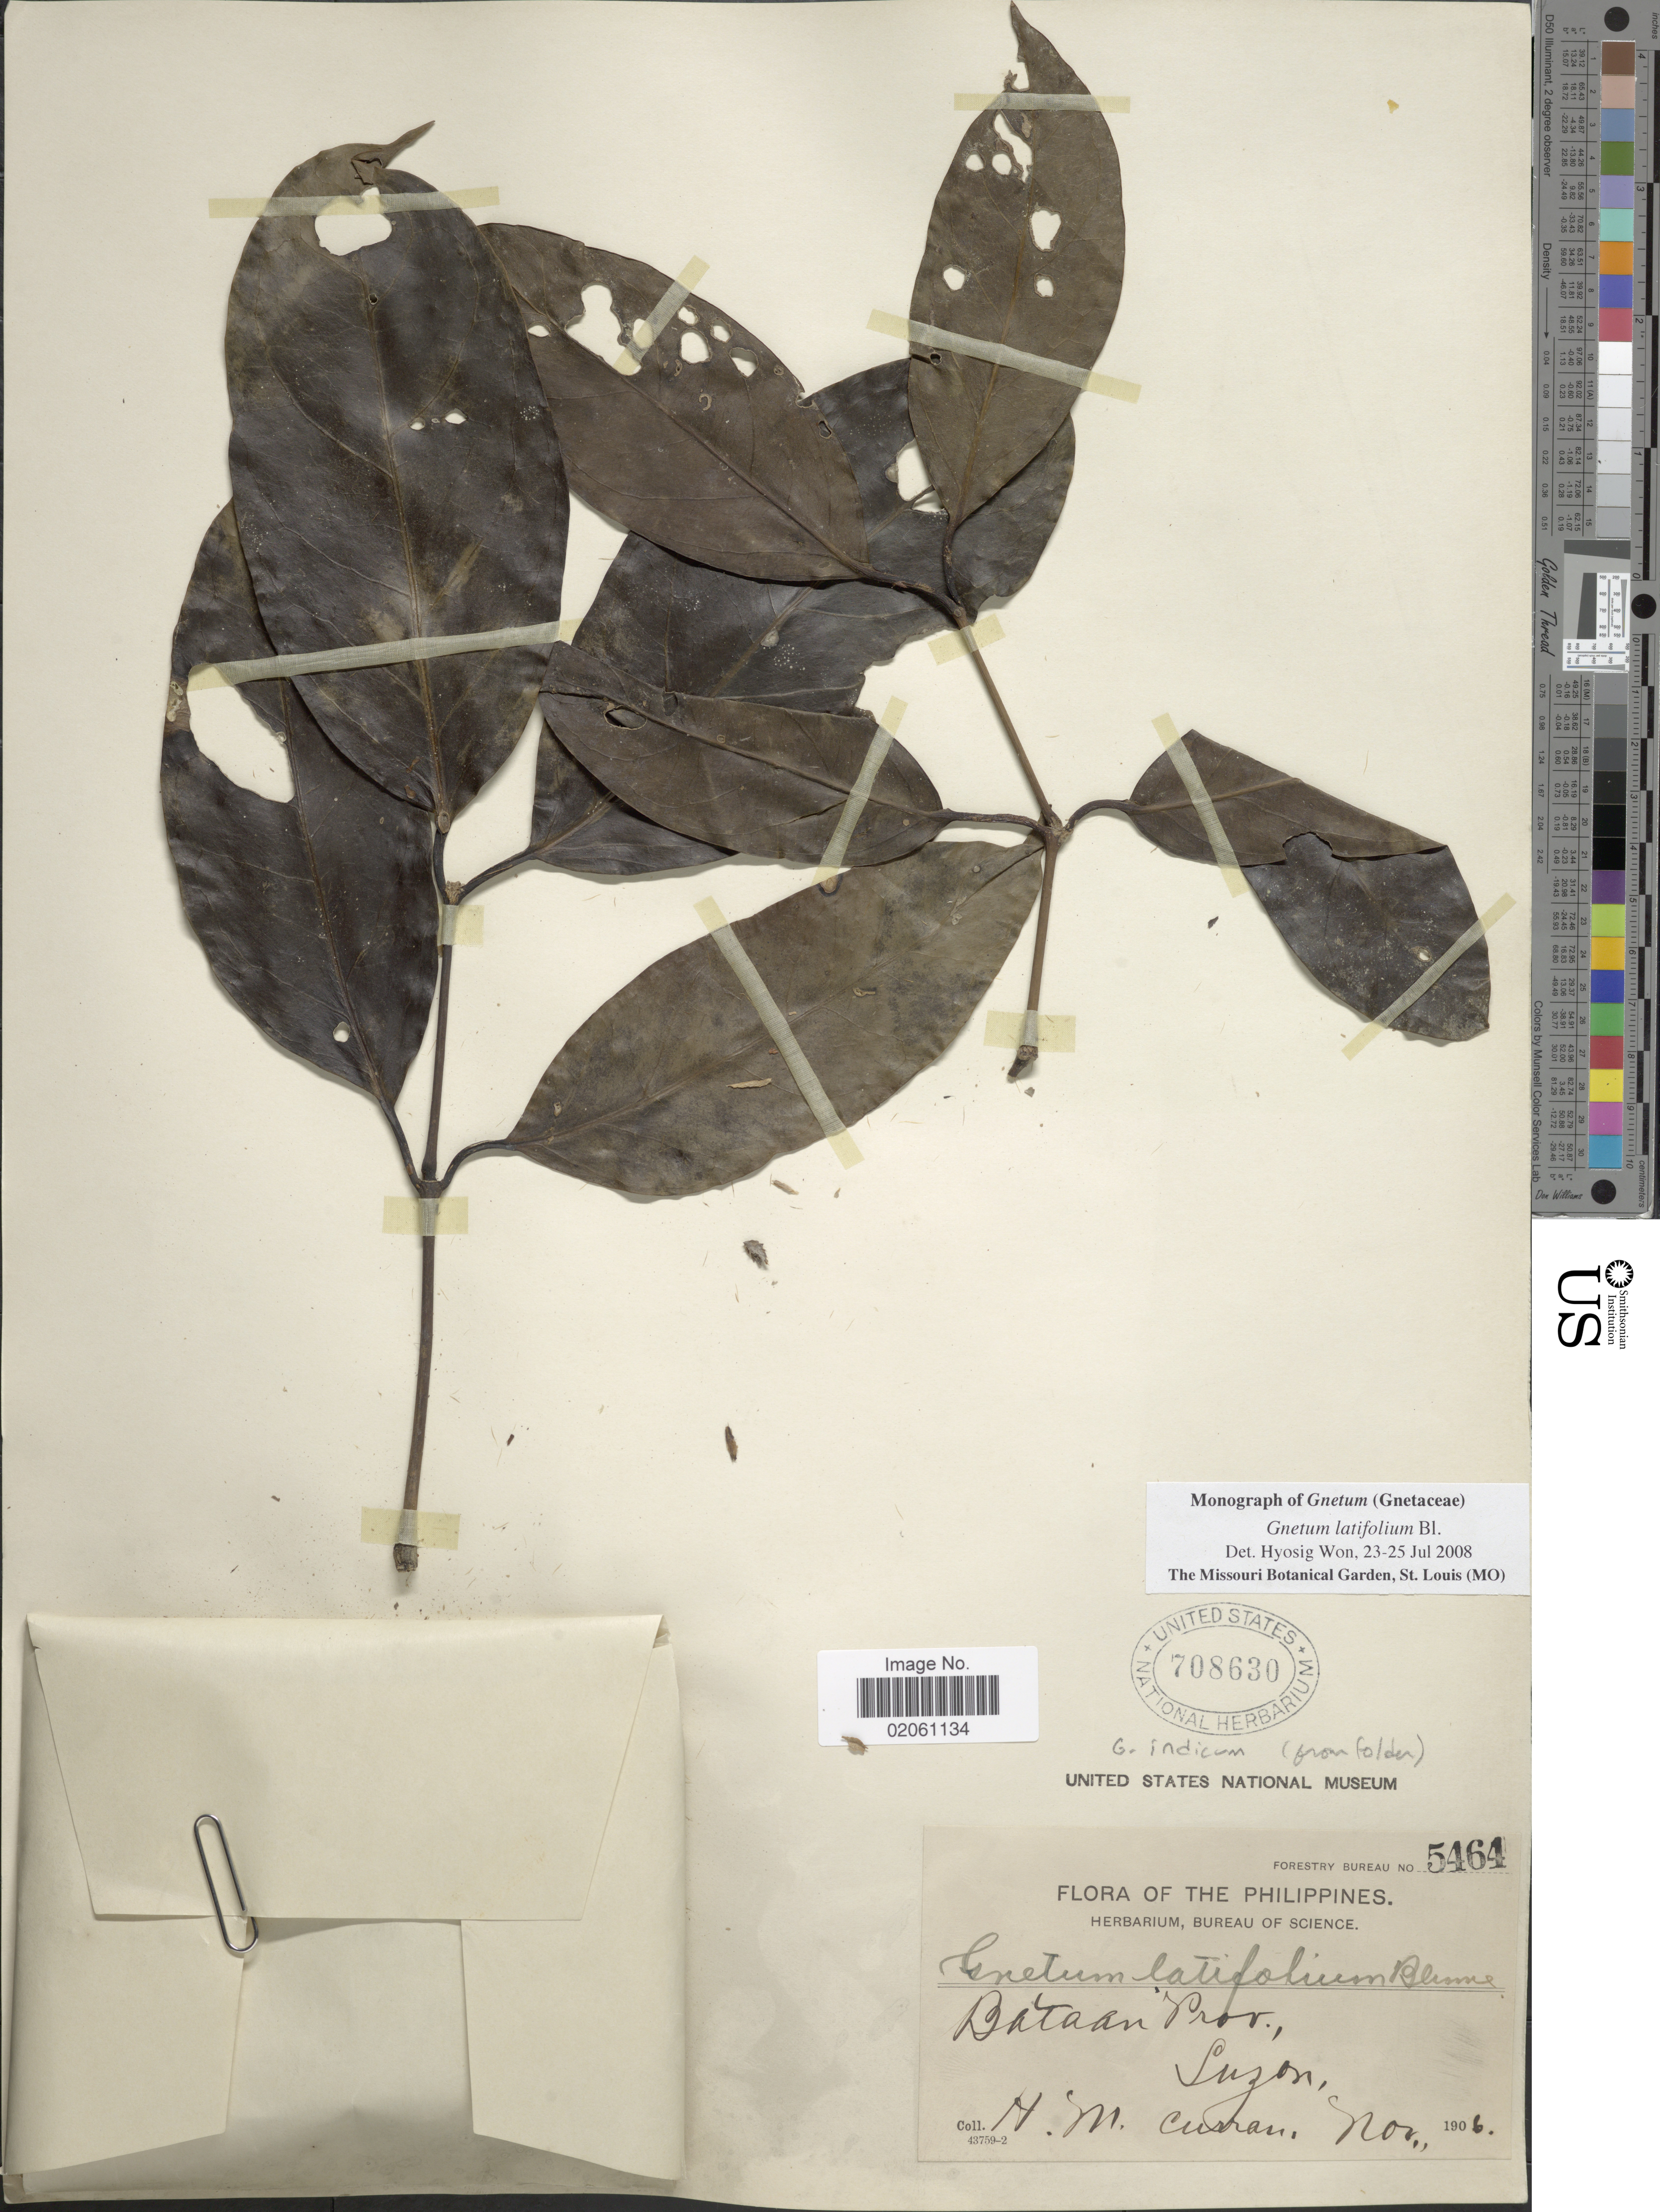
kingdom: Plantae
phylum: Tracheophyta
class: Gnetopsida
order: Gnetales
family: Gnetaceae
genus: Gnetum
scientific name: Gnetum indicum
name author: (Lour.) Merr.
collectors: H. M. Curran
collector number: Forestry Bureau 5464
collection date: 1906-11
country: Philippines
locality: Bataan Prov., Luzon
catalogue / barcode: US 708630